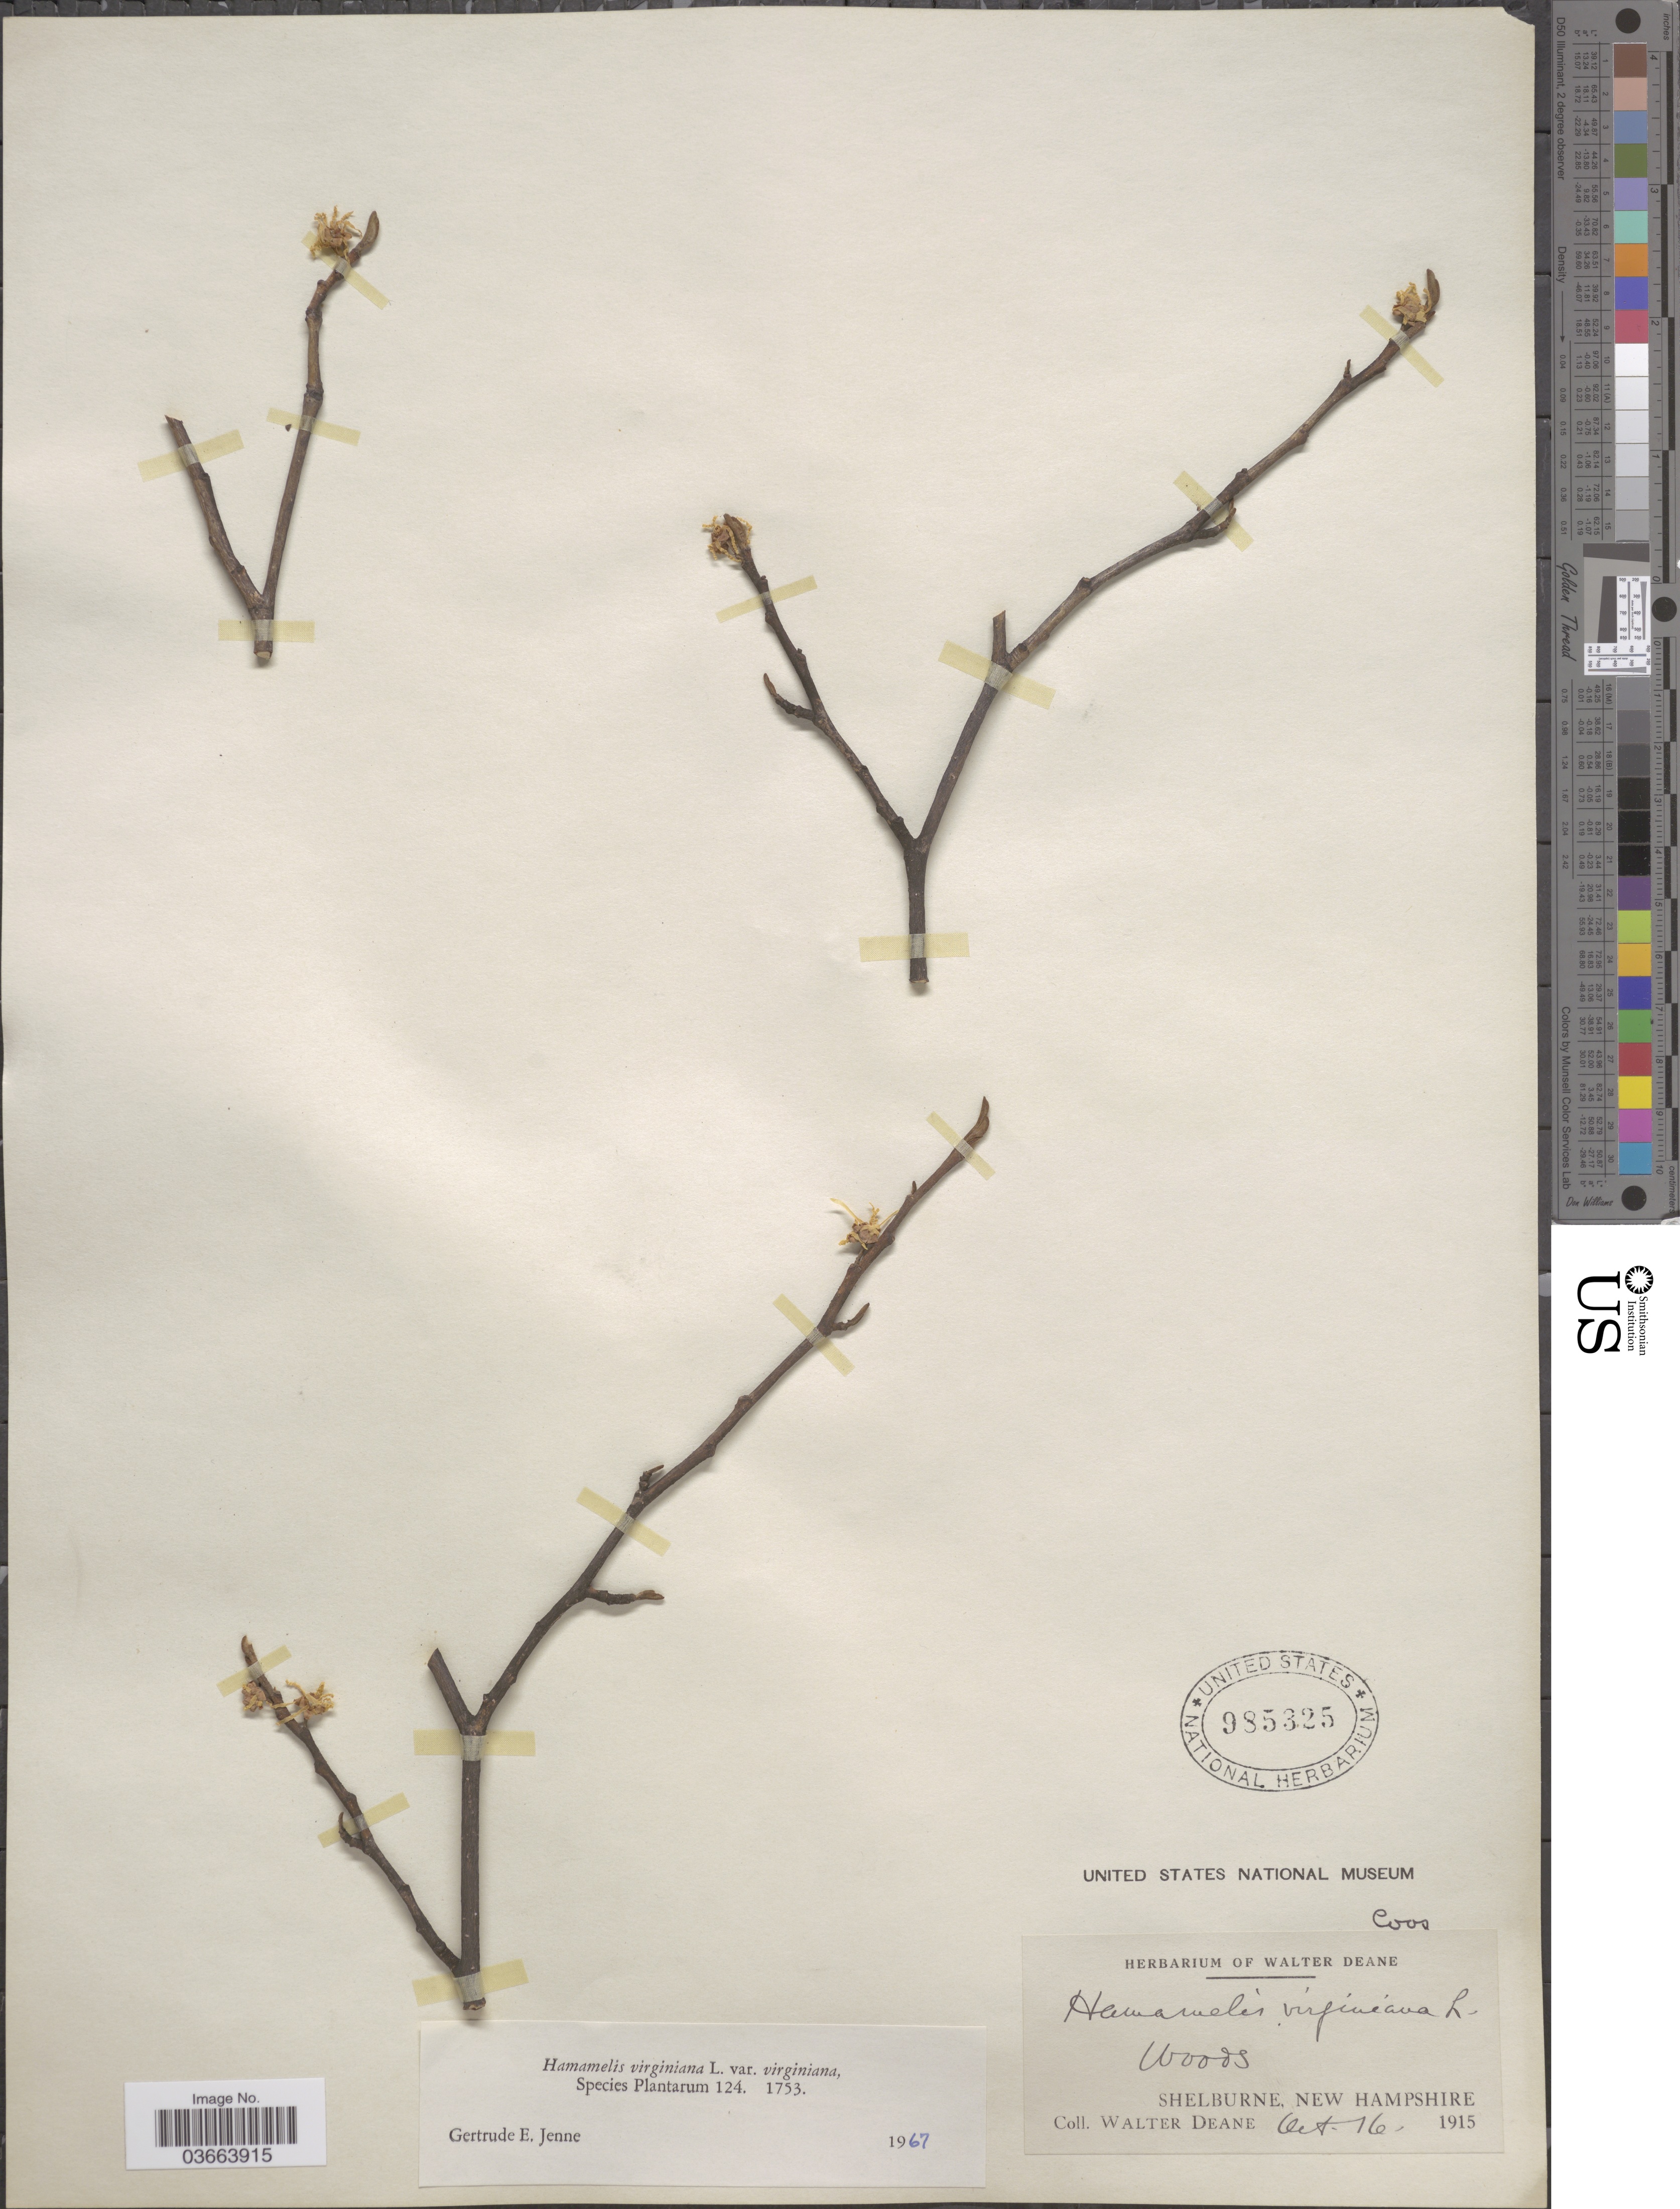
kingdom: Plantae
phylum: Tracheophyta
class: Magnoliopsida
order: Saxifragales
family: Hamamelidaceae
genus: Hamamelis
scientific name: Hamamelis virginiana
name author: L.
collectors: W. Deane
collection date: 1915-10-16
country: United States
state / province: New Hampshire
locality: Shelburne. Coos.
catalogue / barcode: US 985325